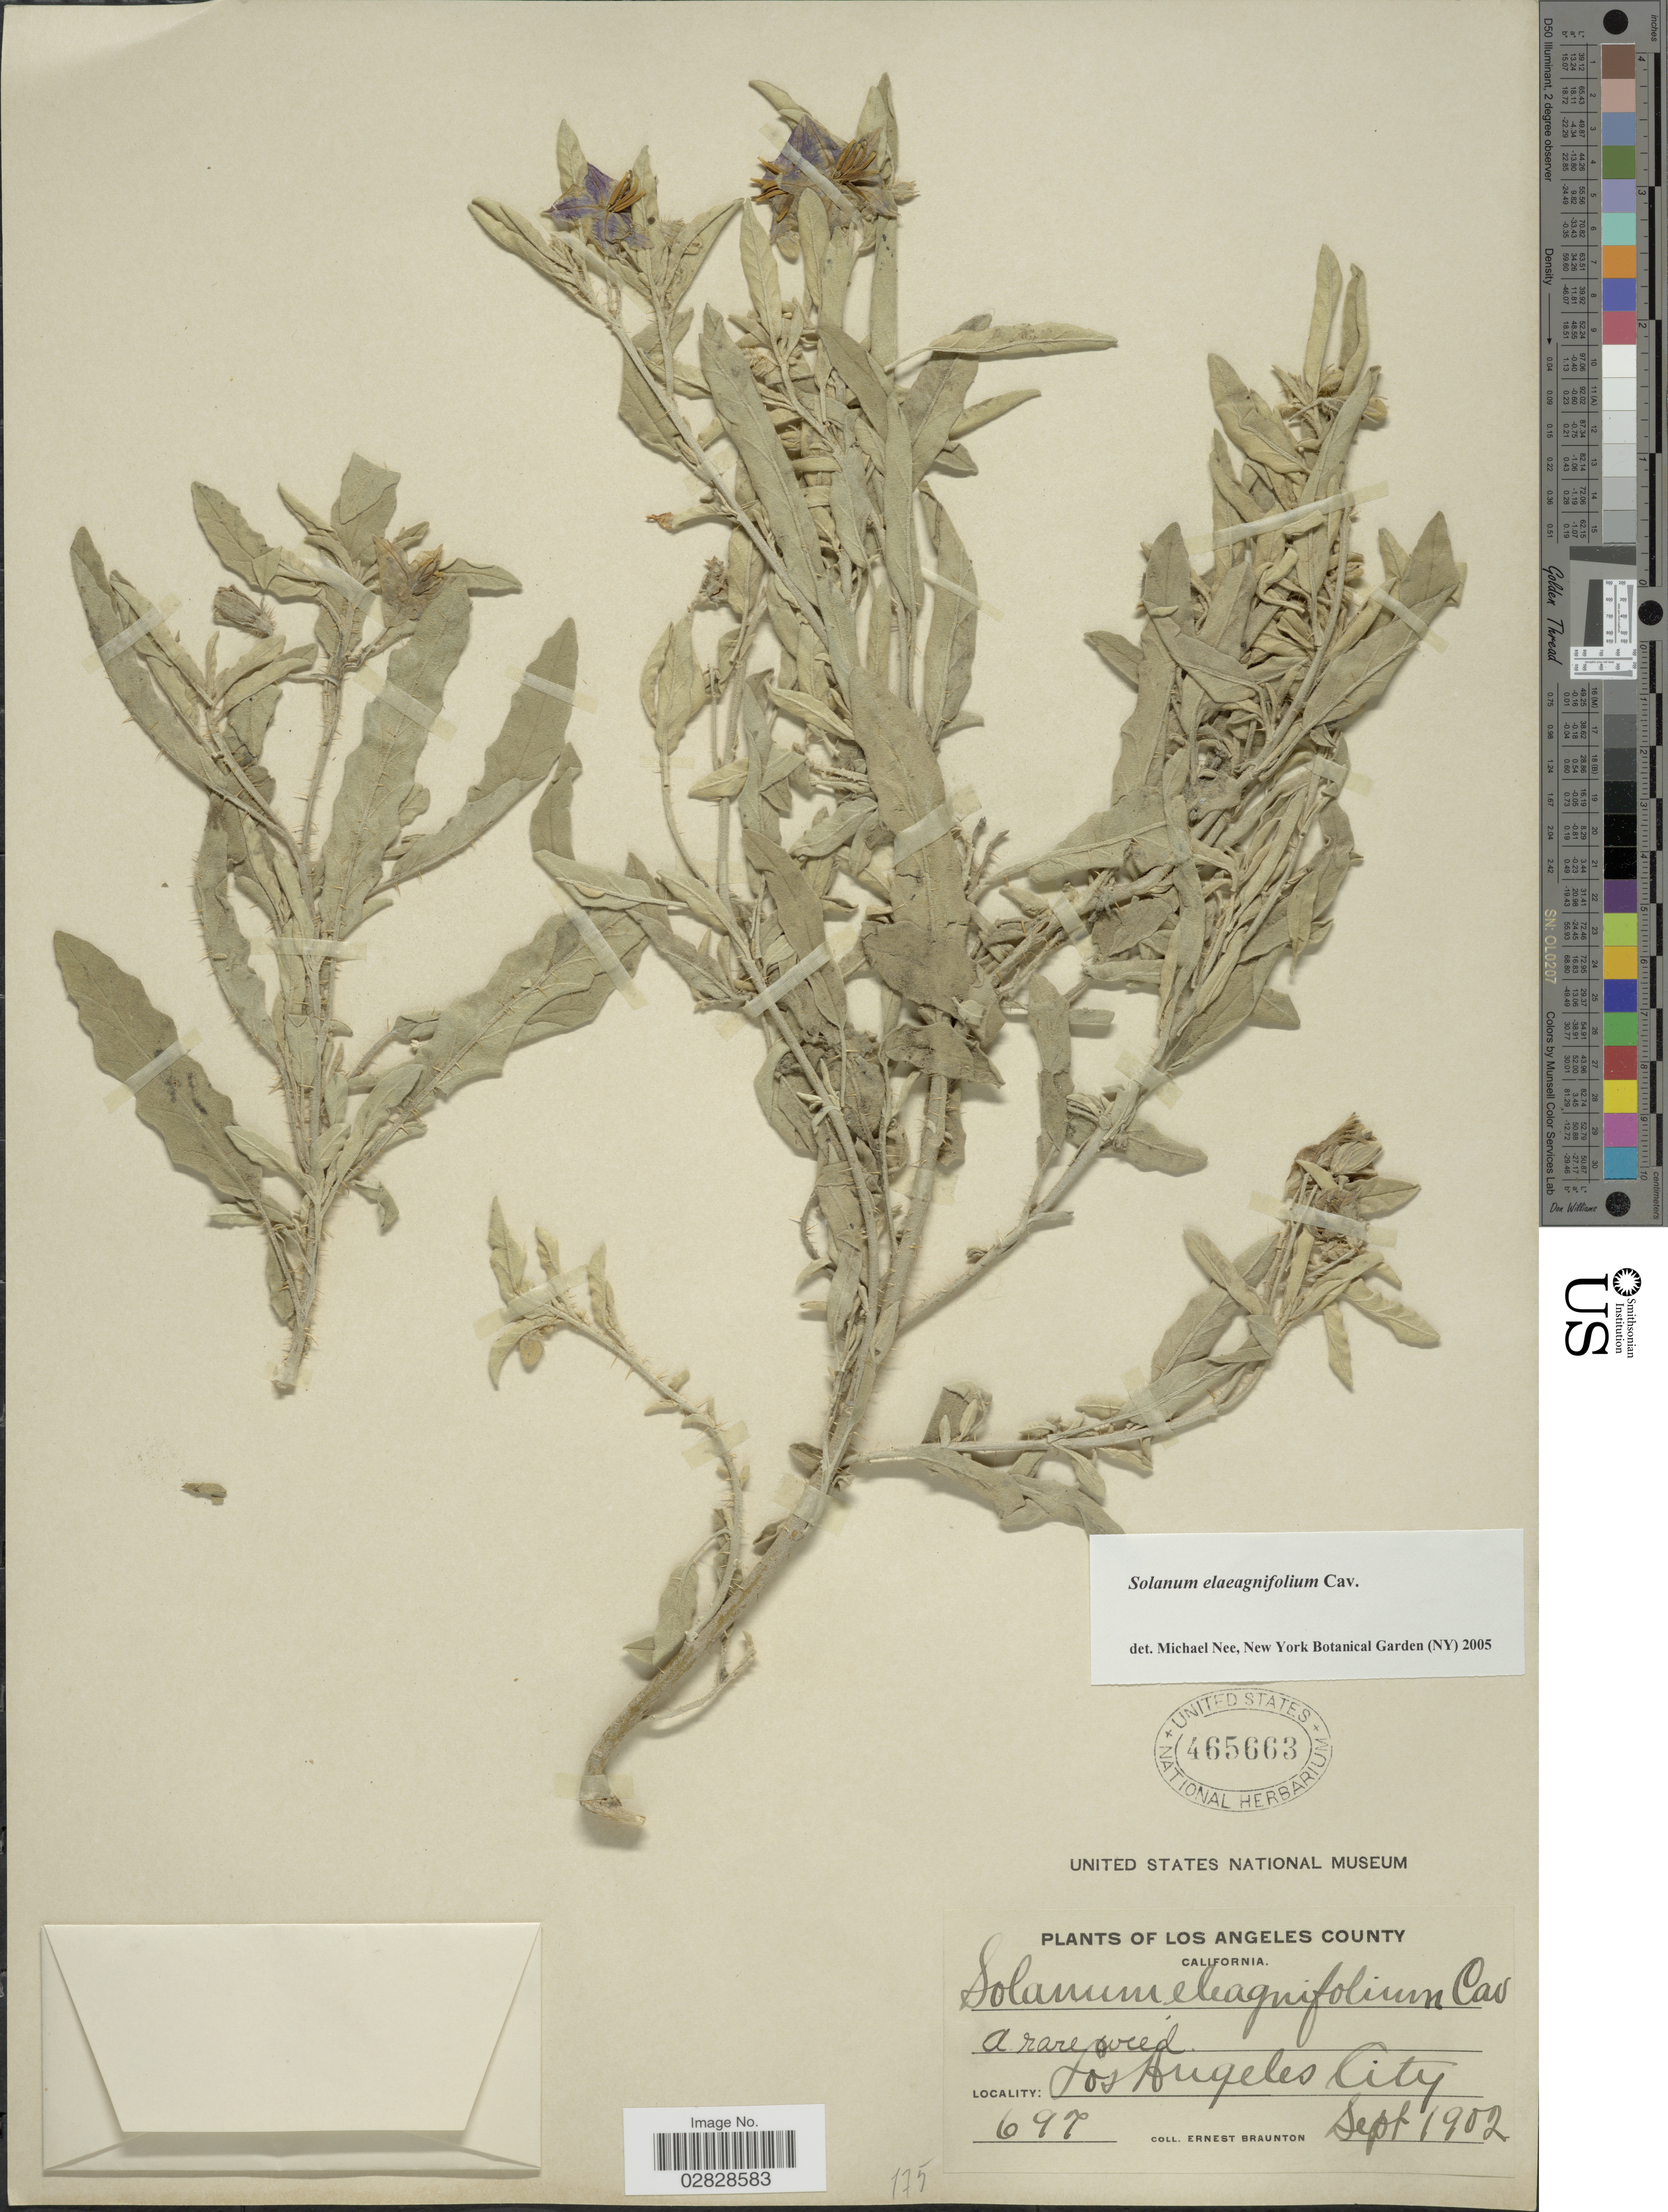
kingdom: Plantae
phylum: Tracheophyta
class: Magnoliopsida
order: Solanales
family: Solanaceae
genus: Solanum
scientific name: Solanum elaeagnifolium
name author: Cav.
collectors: E. Braunton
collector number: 697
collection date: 1902-09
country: United States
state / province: California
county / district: Los Angeles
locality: Los Angeles County. Los Angeles City.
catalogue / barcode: US 465663